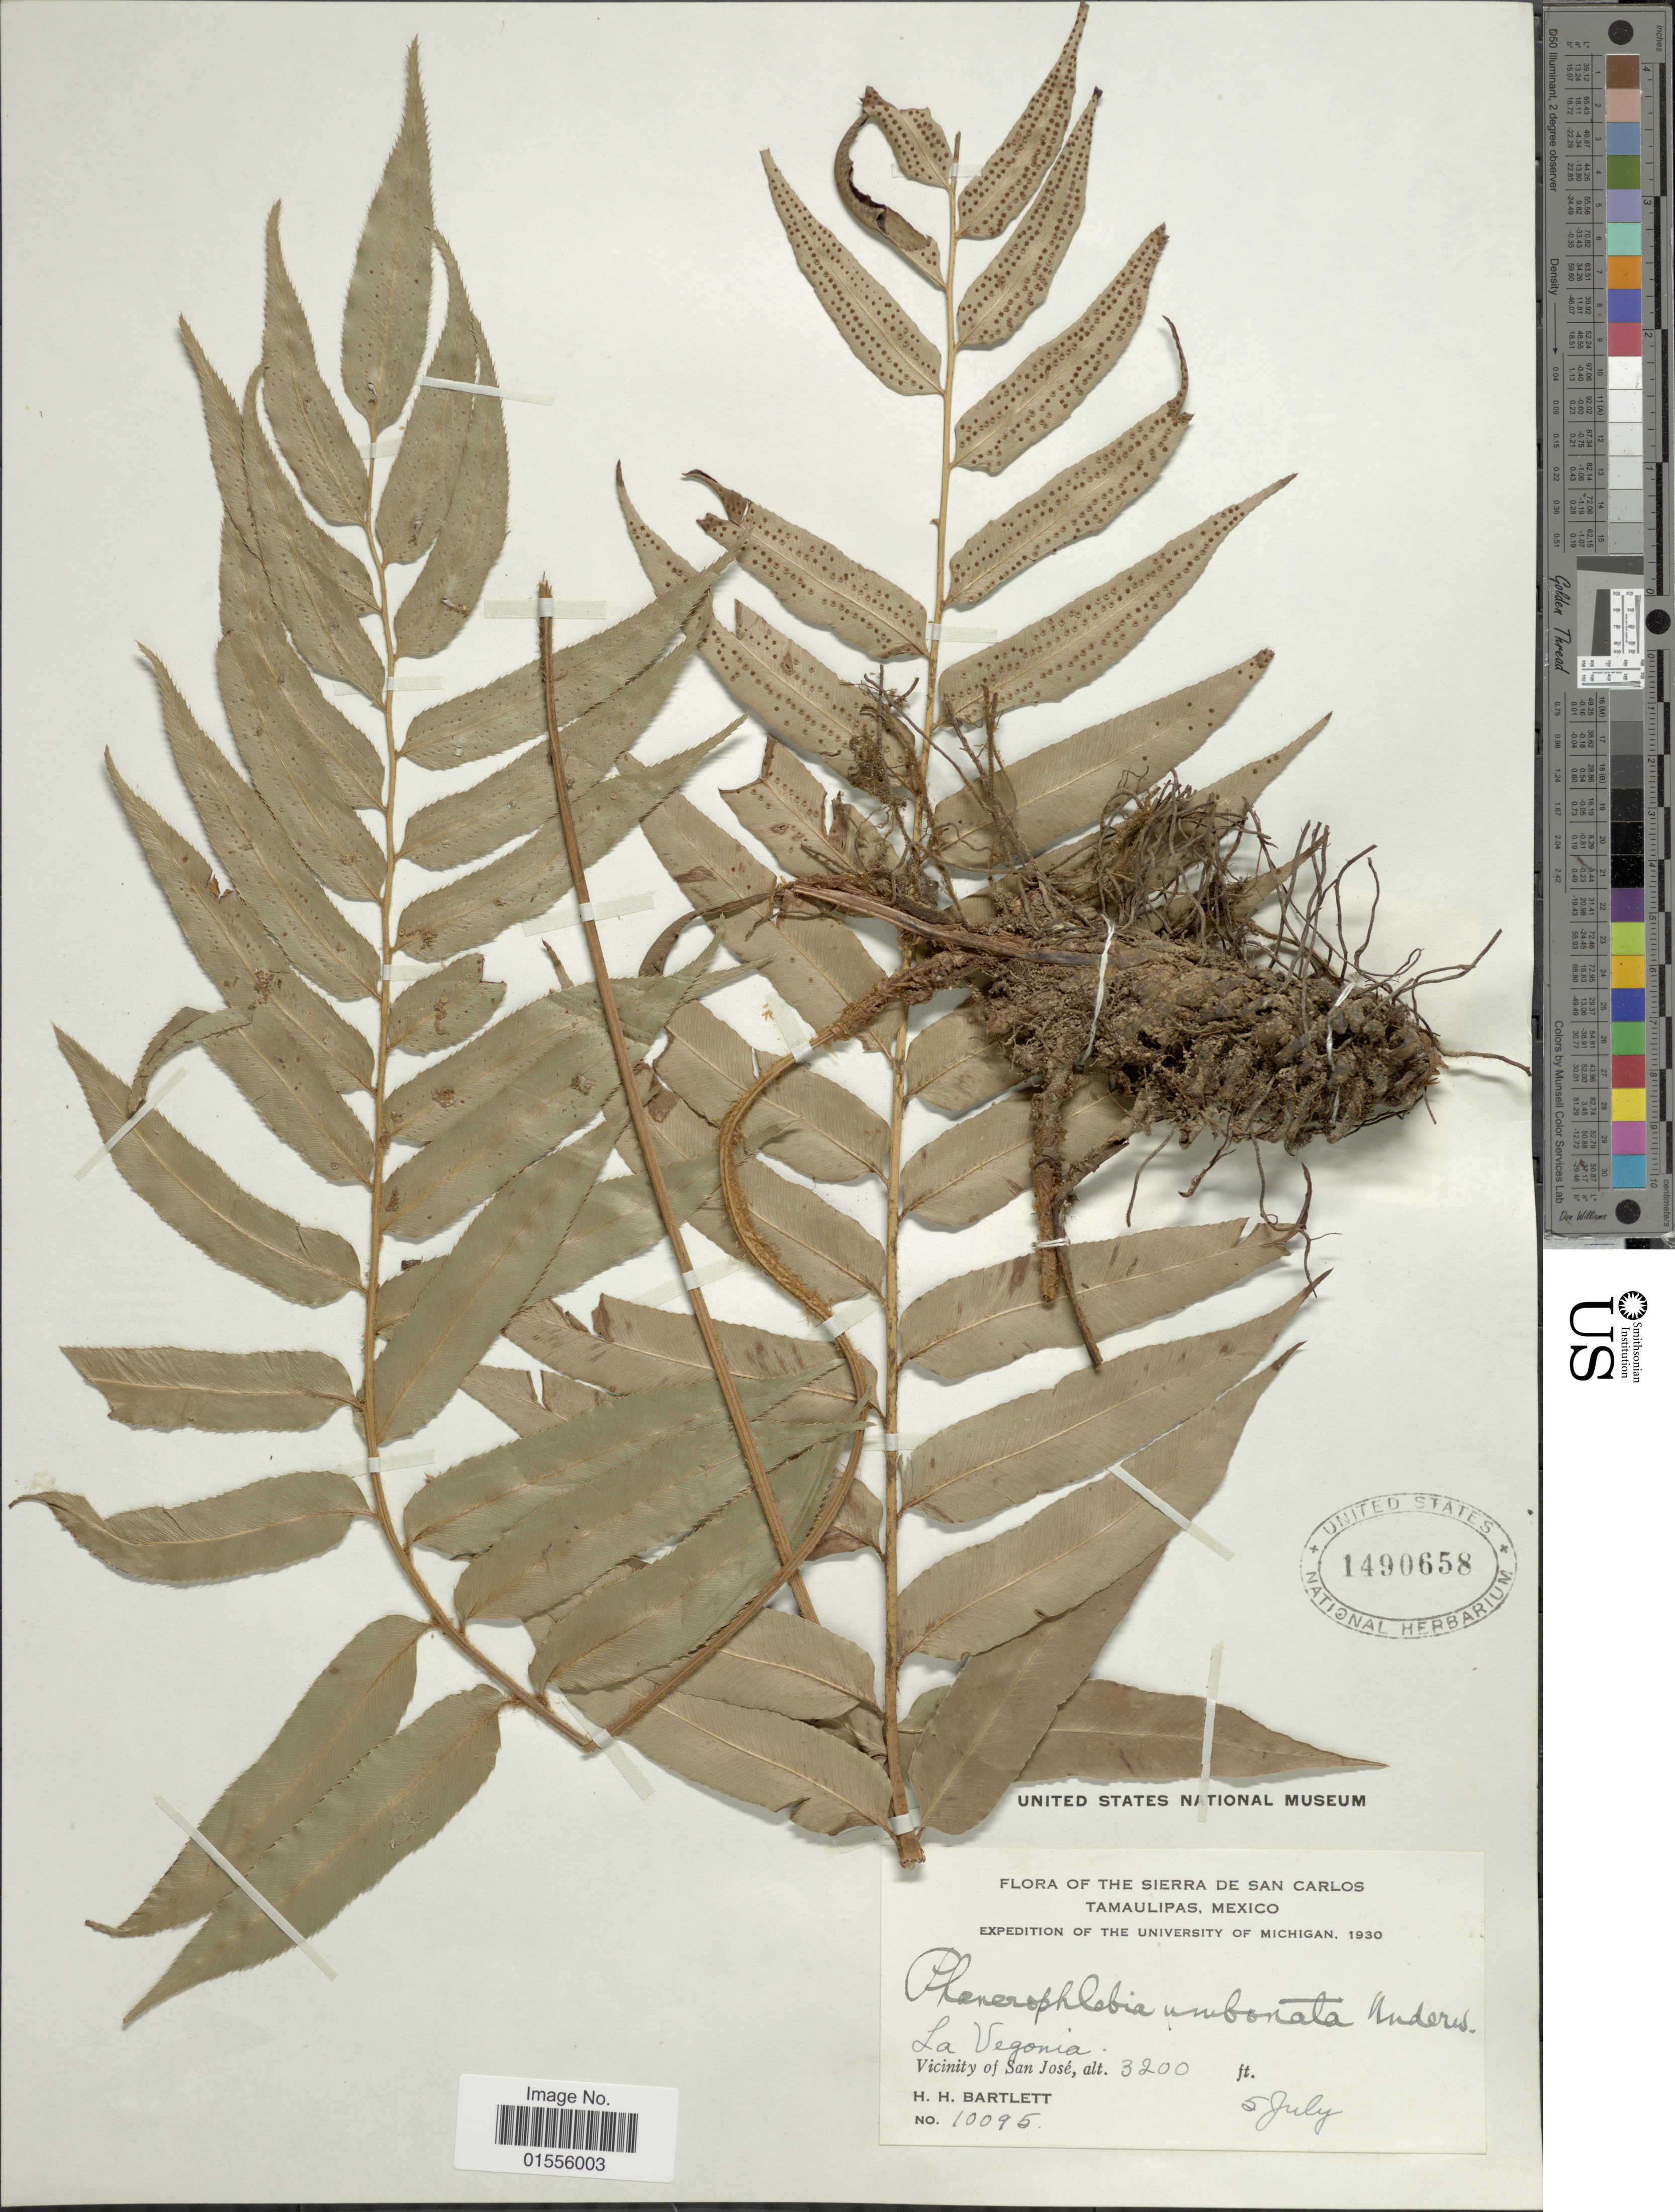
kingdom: Plantae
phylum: Tracheophyta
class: Polypodiopsida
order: Polypodiales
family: Dryopteridaceae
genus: Phanerophlebia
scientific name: Phanerophlebia umbonata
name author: Underw.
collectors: H. H. Bartlett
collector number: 10095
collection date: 1930-07-05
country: Mexico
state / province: Tamaulipas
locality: The Sierra de San , La Vegonia, Vicinity of San José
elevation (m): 975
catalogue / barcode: US 1490658